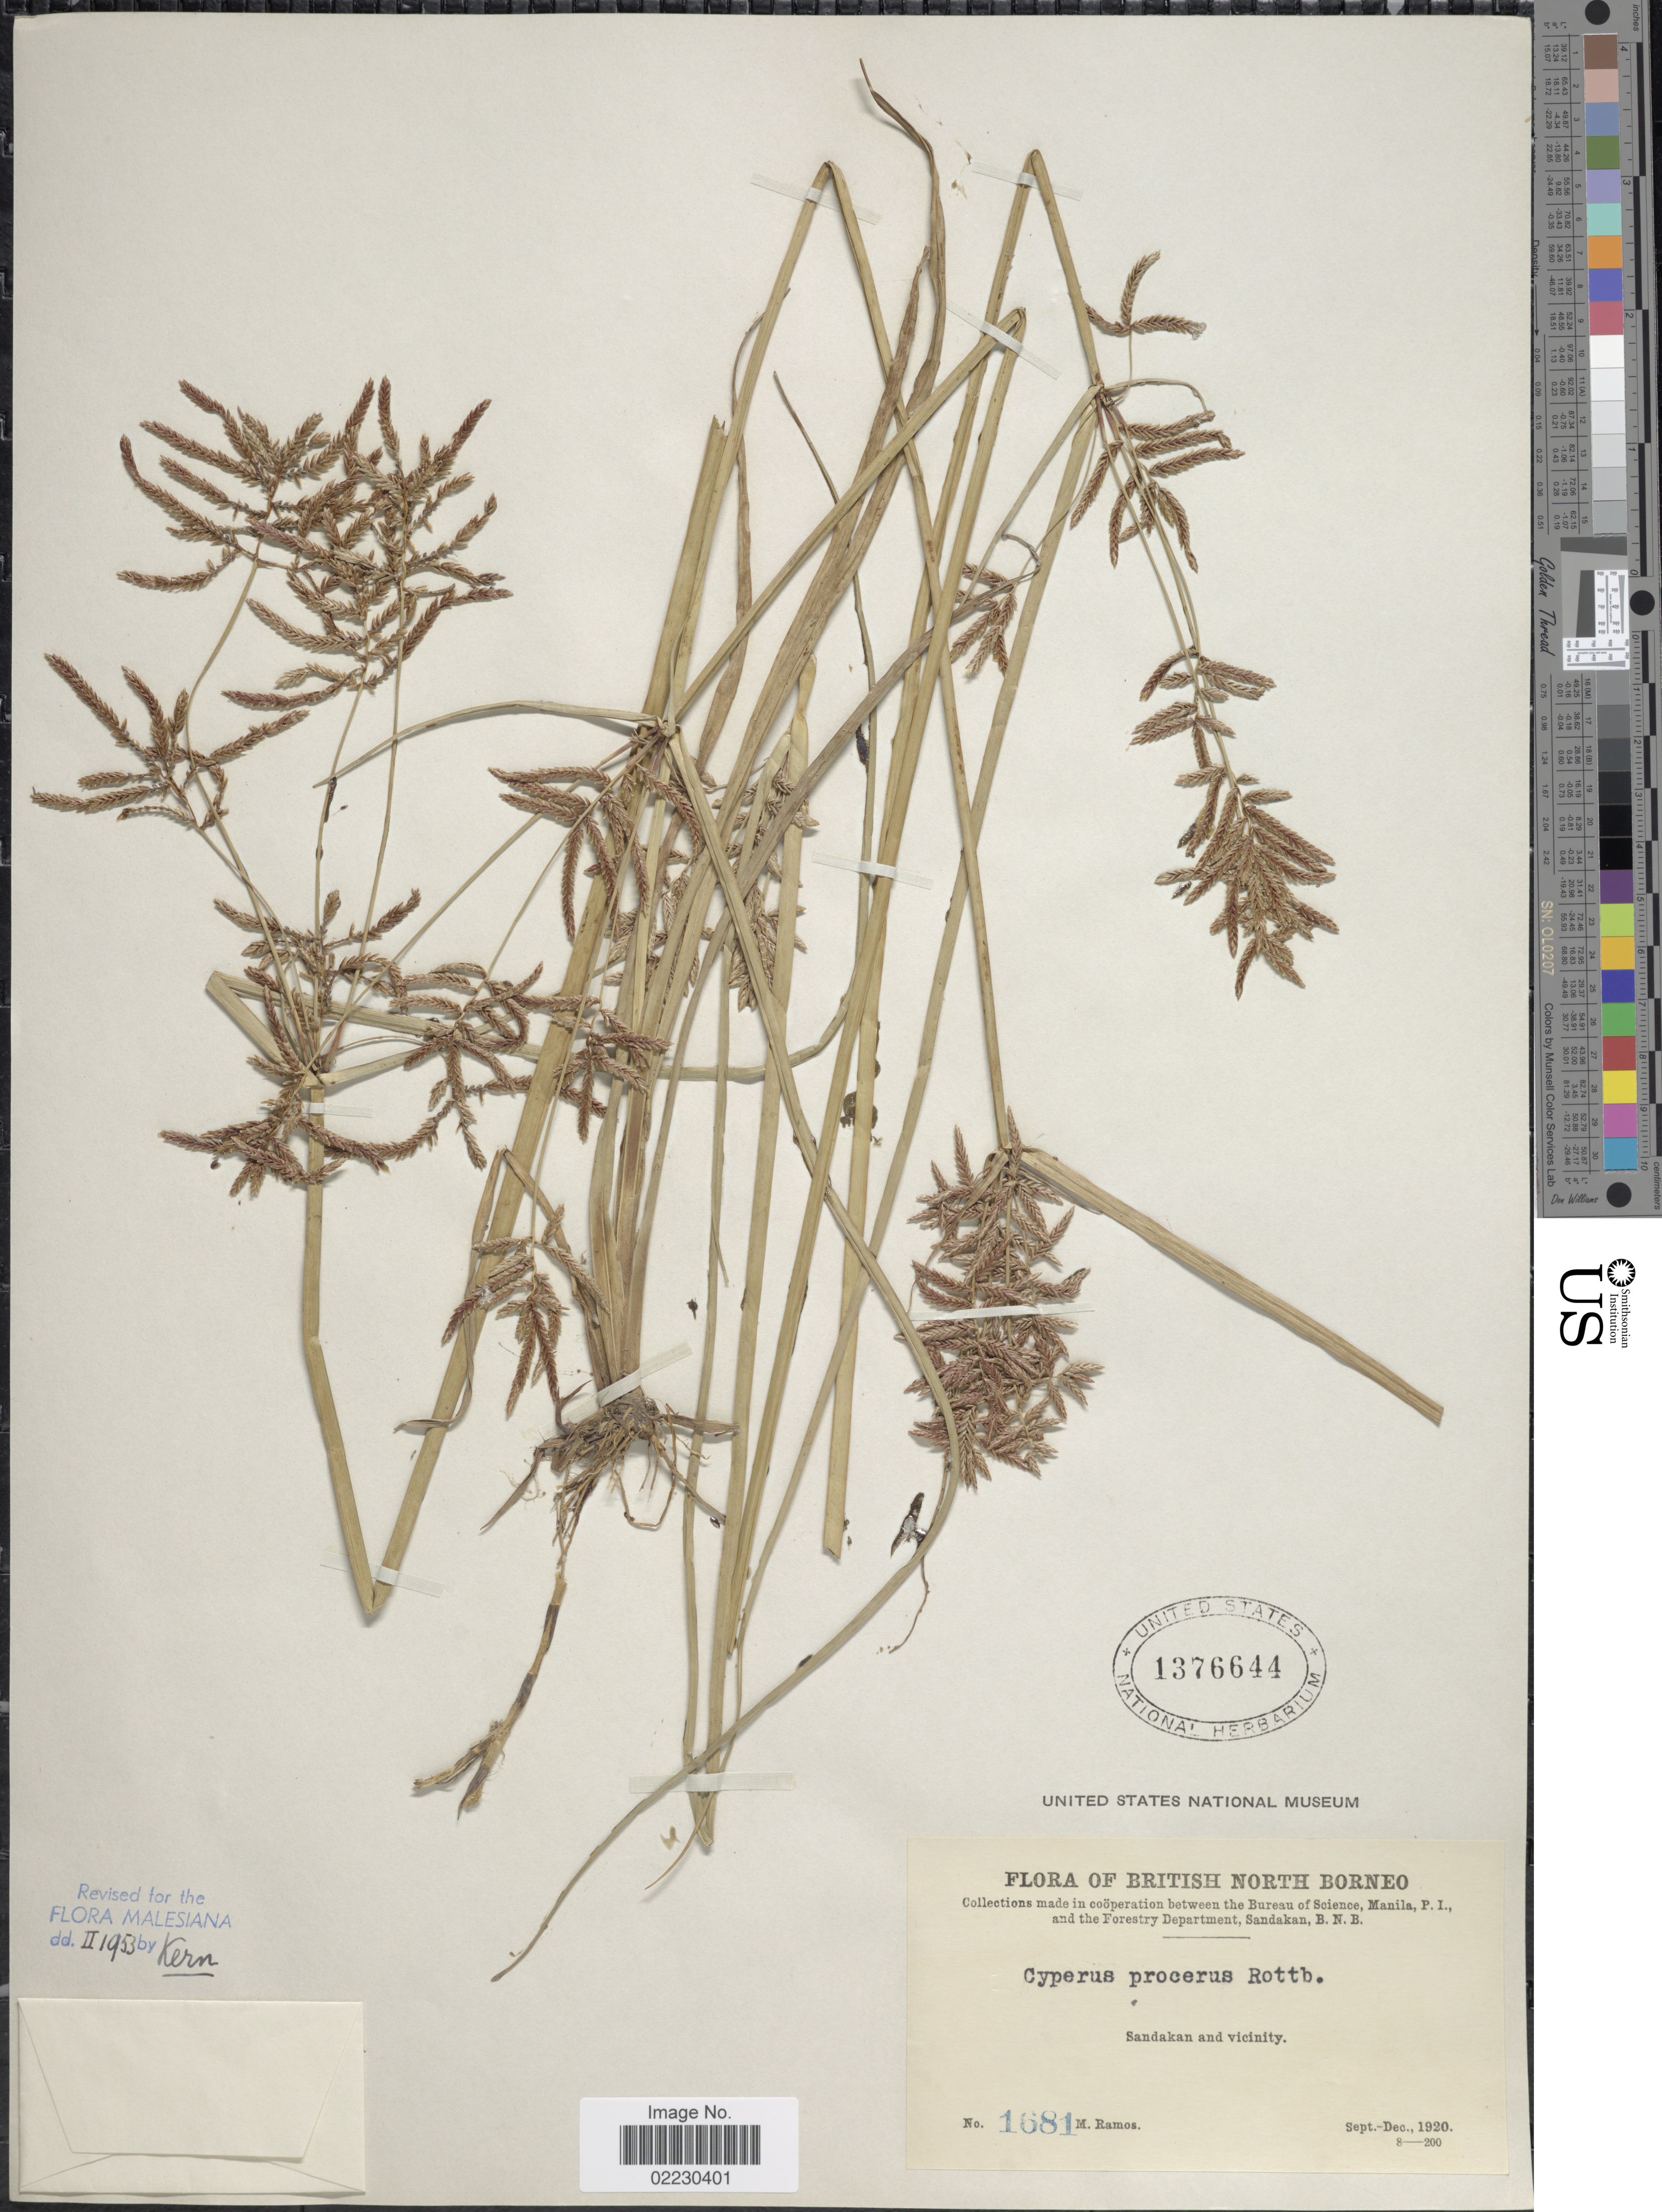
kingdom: Plantae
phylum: Tracheophyta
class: Liliopsida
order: Poales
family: Cyperaceae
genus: Cyperus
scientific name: Cyperus procerus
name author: Rottb.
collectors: M. Ramos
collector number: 1681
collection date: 1920-09/1920-12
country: Malaysia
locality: British North Borneo, Sandakan and vicinity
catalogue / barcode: US 1376644